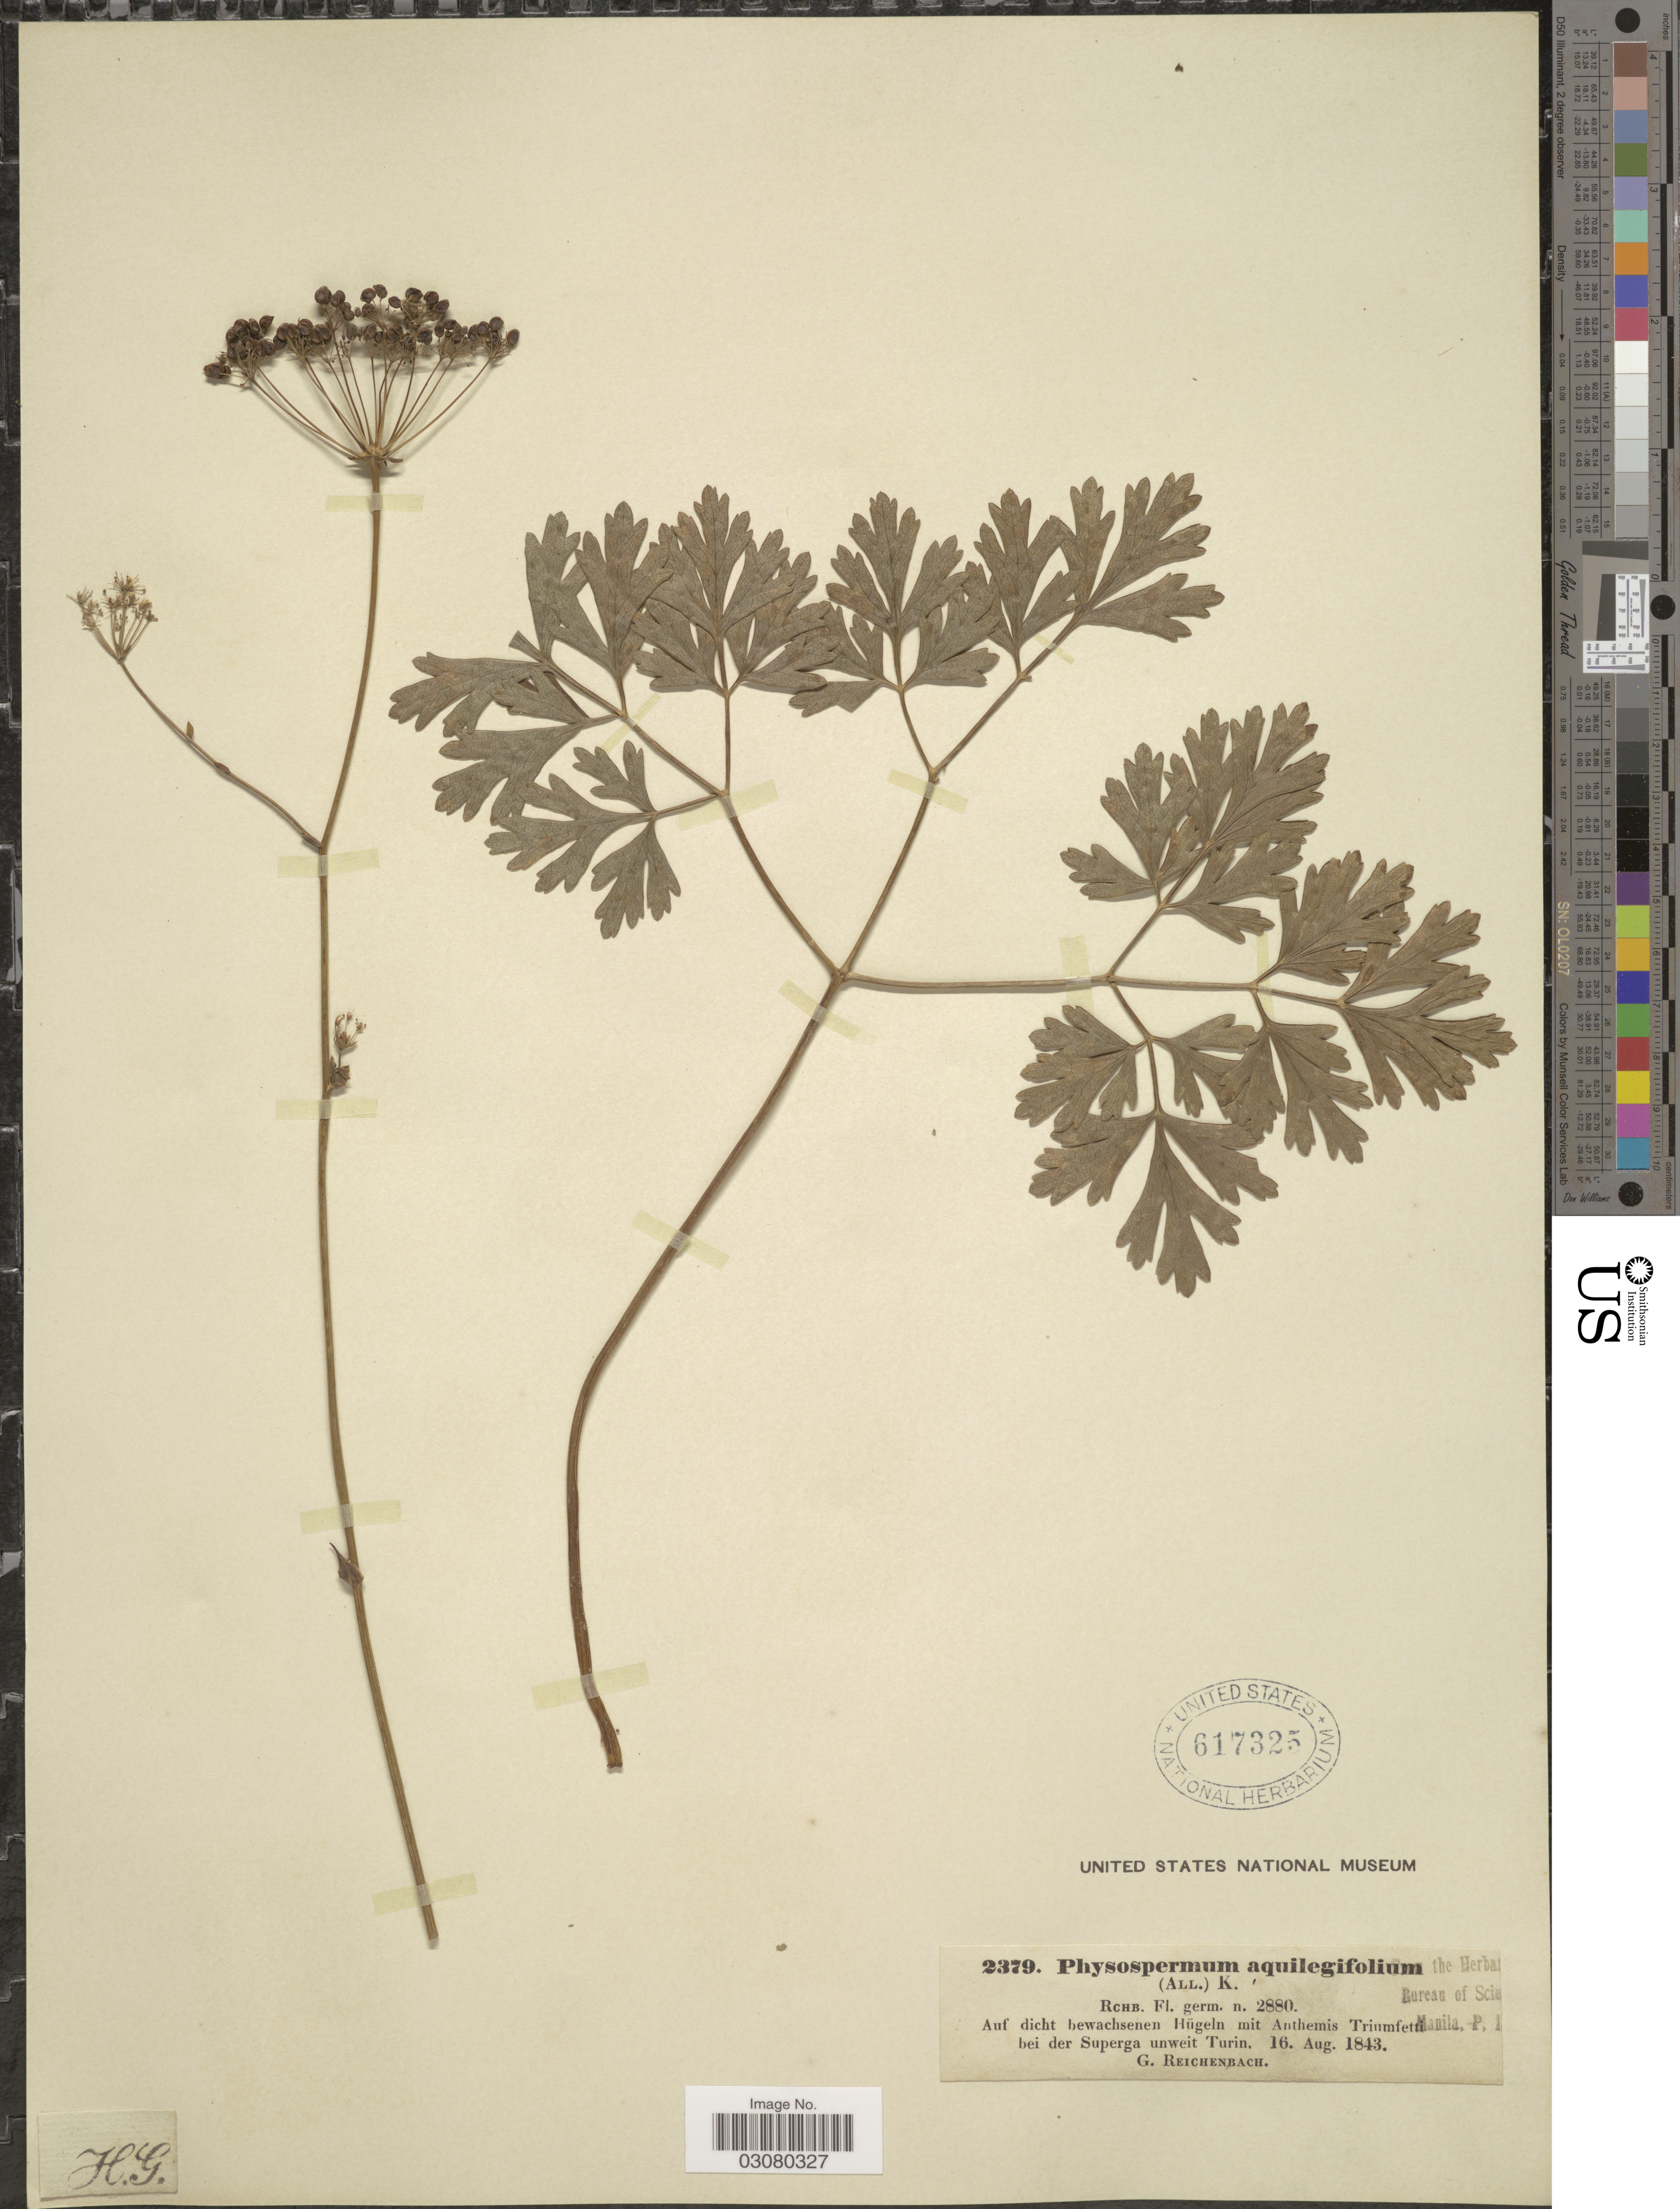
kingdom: Plantae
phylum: Tracheophyta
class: Magnoliopsida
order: Apiales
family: Apiaceae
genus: Physospermum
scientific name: Physospermum aquilegifolium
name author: (All.) W.D.J. Koch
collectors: G. Reichenbach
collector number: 2379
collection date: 1843-08-16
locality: Auf dicht bewachsenen Hügeln mit Anthemis Triumfetti bei der Superga unweit Turin.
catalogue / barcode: US 617325